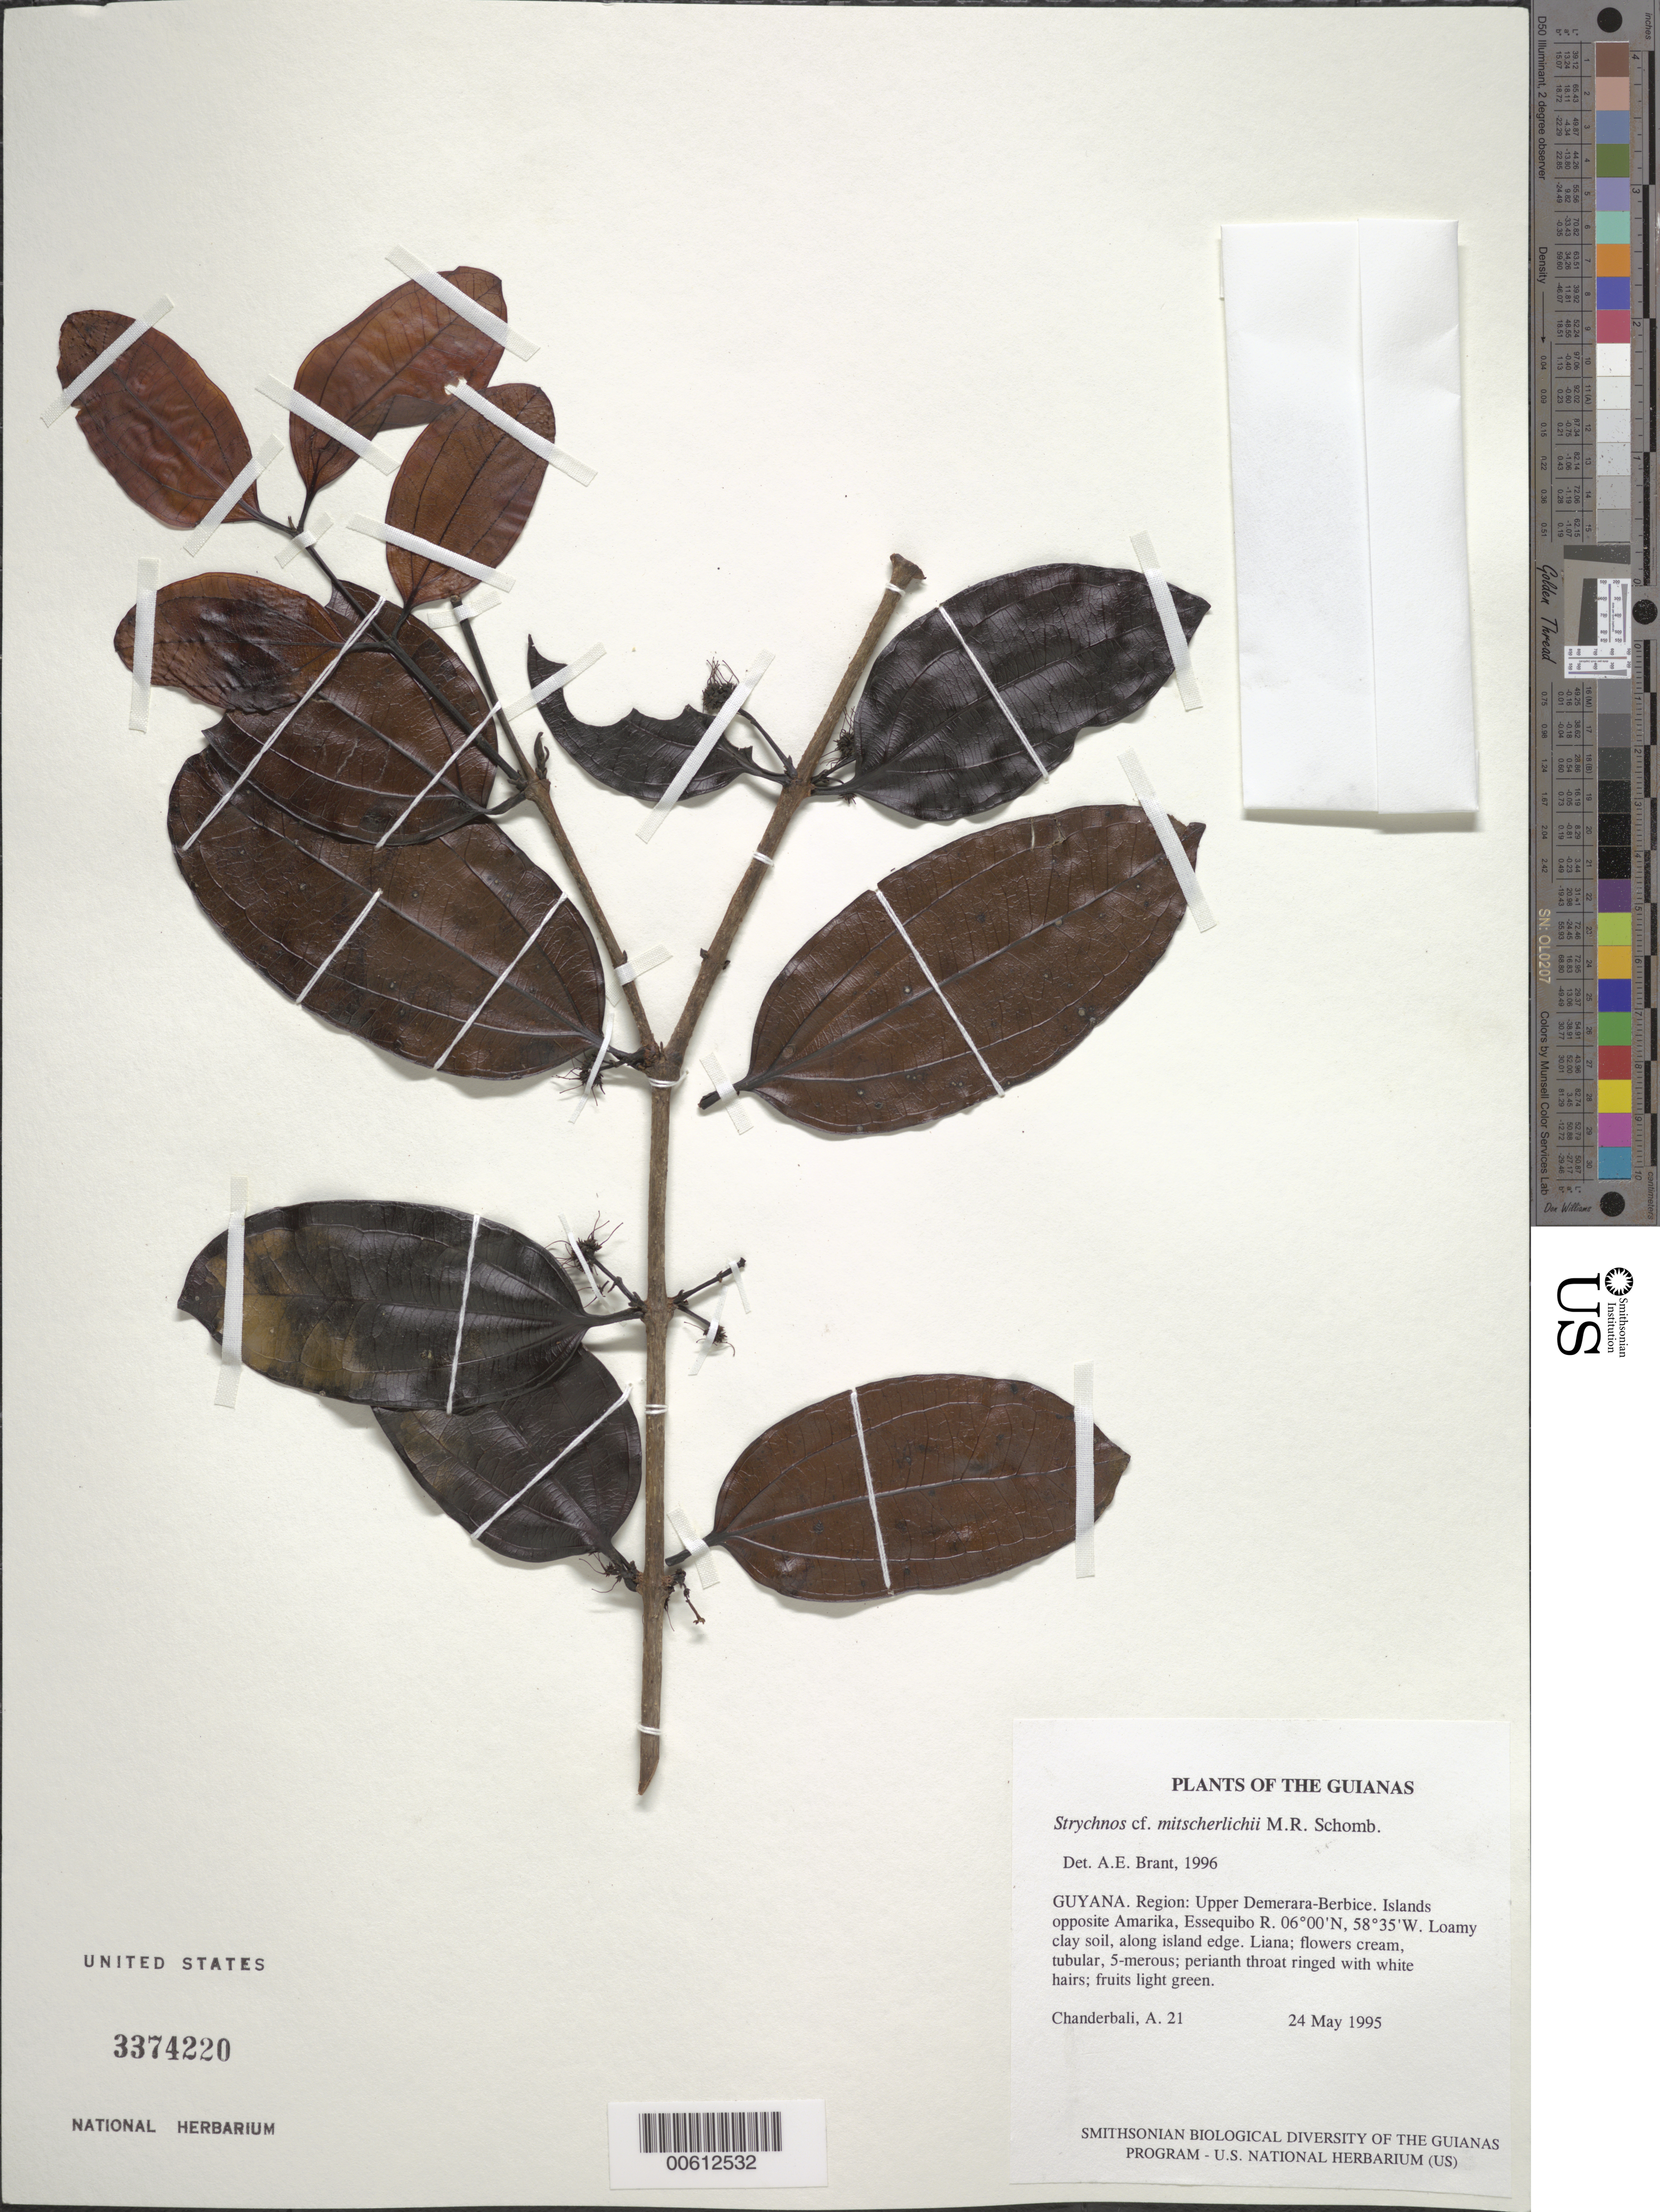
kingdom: Plantae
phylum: Tracheophyta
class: Magnoliopsida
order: Gentianales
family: Loganiaceae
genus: Strychnos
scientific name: Strychnos mitscherlichii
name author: M.R. Schomb.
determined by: Brant, A. E.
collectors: A. S. Chanderbali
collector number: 0021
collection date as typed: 24 May 1995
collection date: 1995-05-24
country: Guyana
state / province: U. Demerara-Berbice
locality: Islands opposite Amarika, Essequibo R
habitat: Loamy clay soil, along island edge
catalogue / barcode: US 3374220